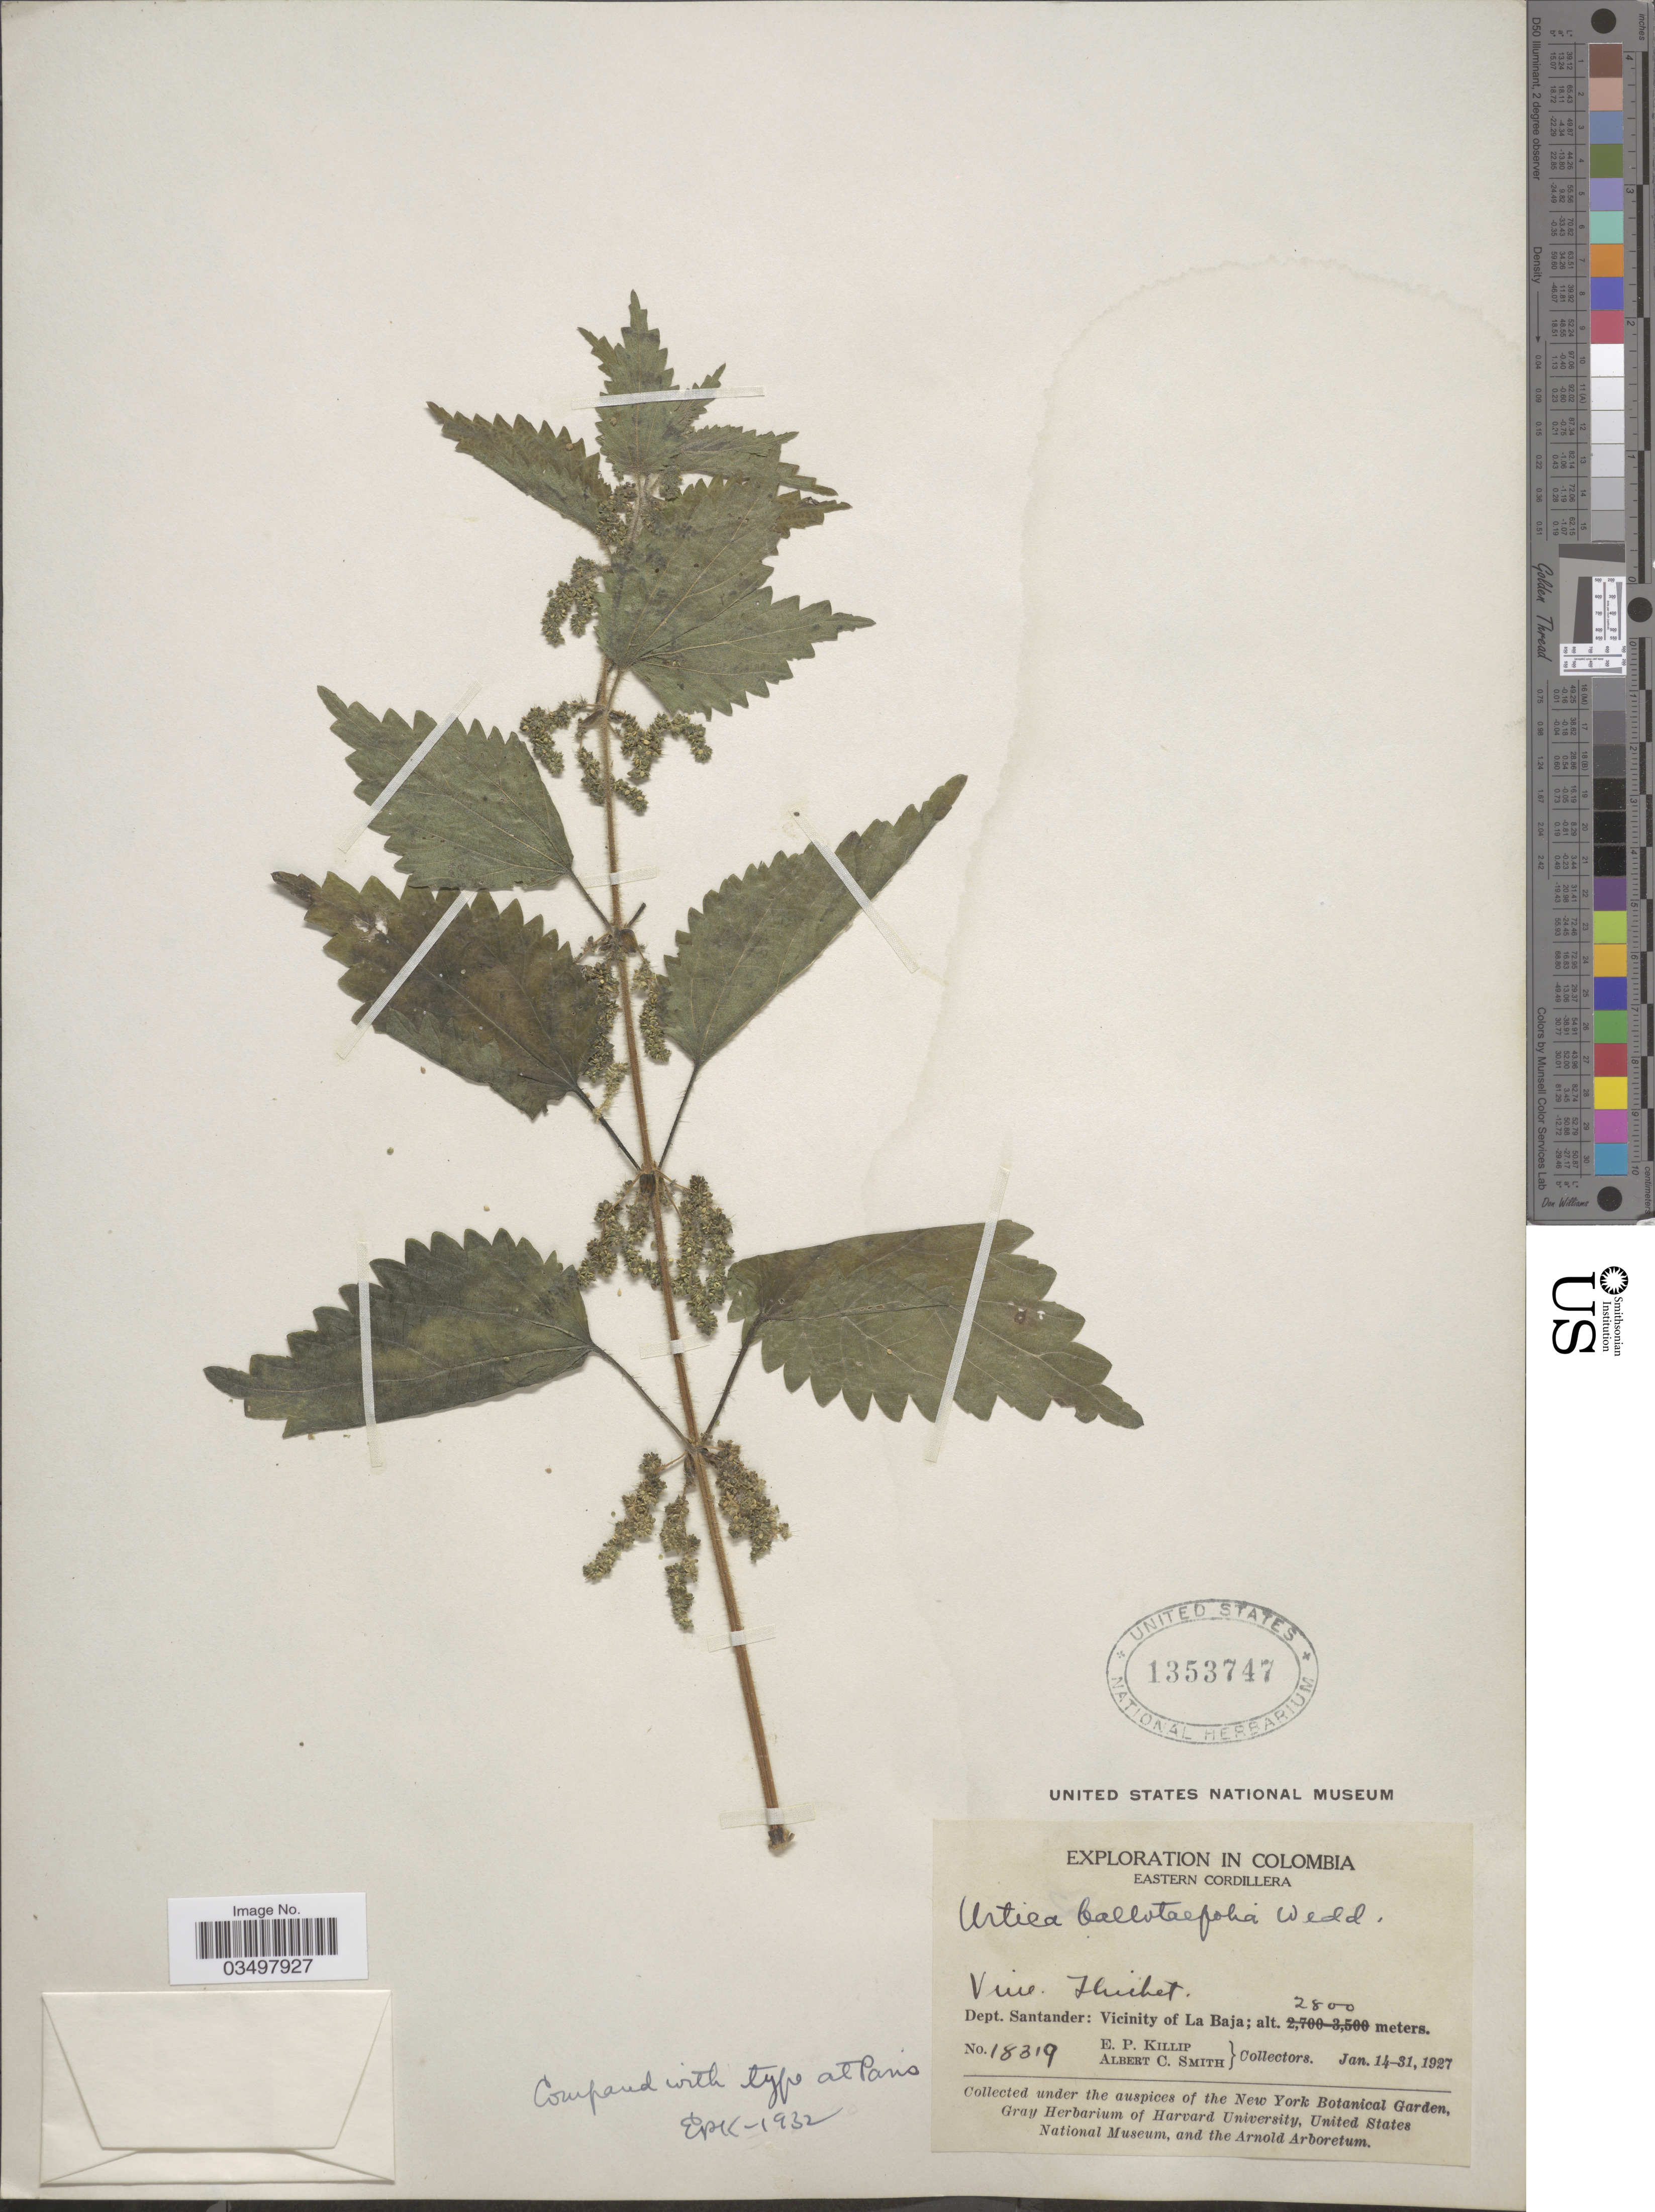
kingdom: Plantae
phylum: Tracheophyta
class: Magnoliopsida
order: Rosales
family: Urticaceae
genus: Urtica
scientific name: Urtica ballotifolia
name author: Wedd.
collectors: E. P. Killip & A. C. Smith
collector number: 18319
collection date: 1927-01-14/1927-01-31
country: Colombia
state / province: Santander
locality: Eastern Cordillera. Dept. Santander: Vicinity of La Baja.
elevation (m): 2800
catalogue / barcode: US 1353747